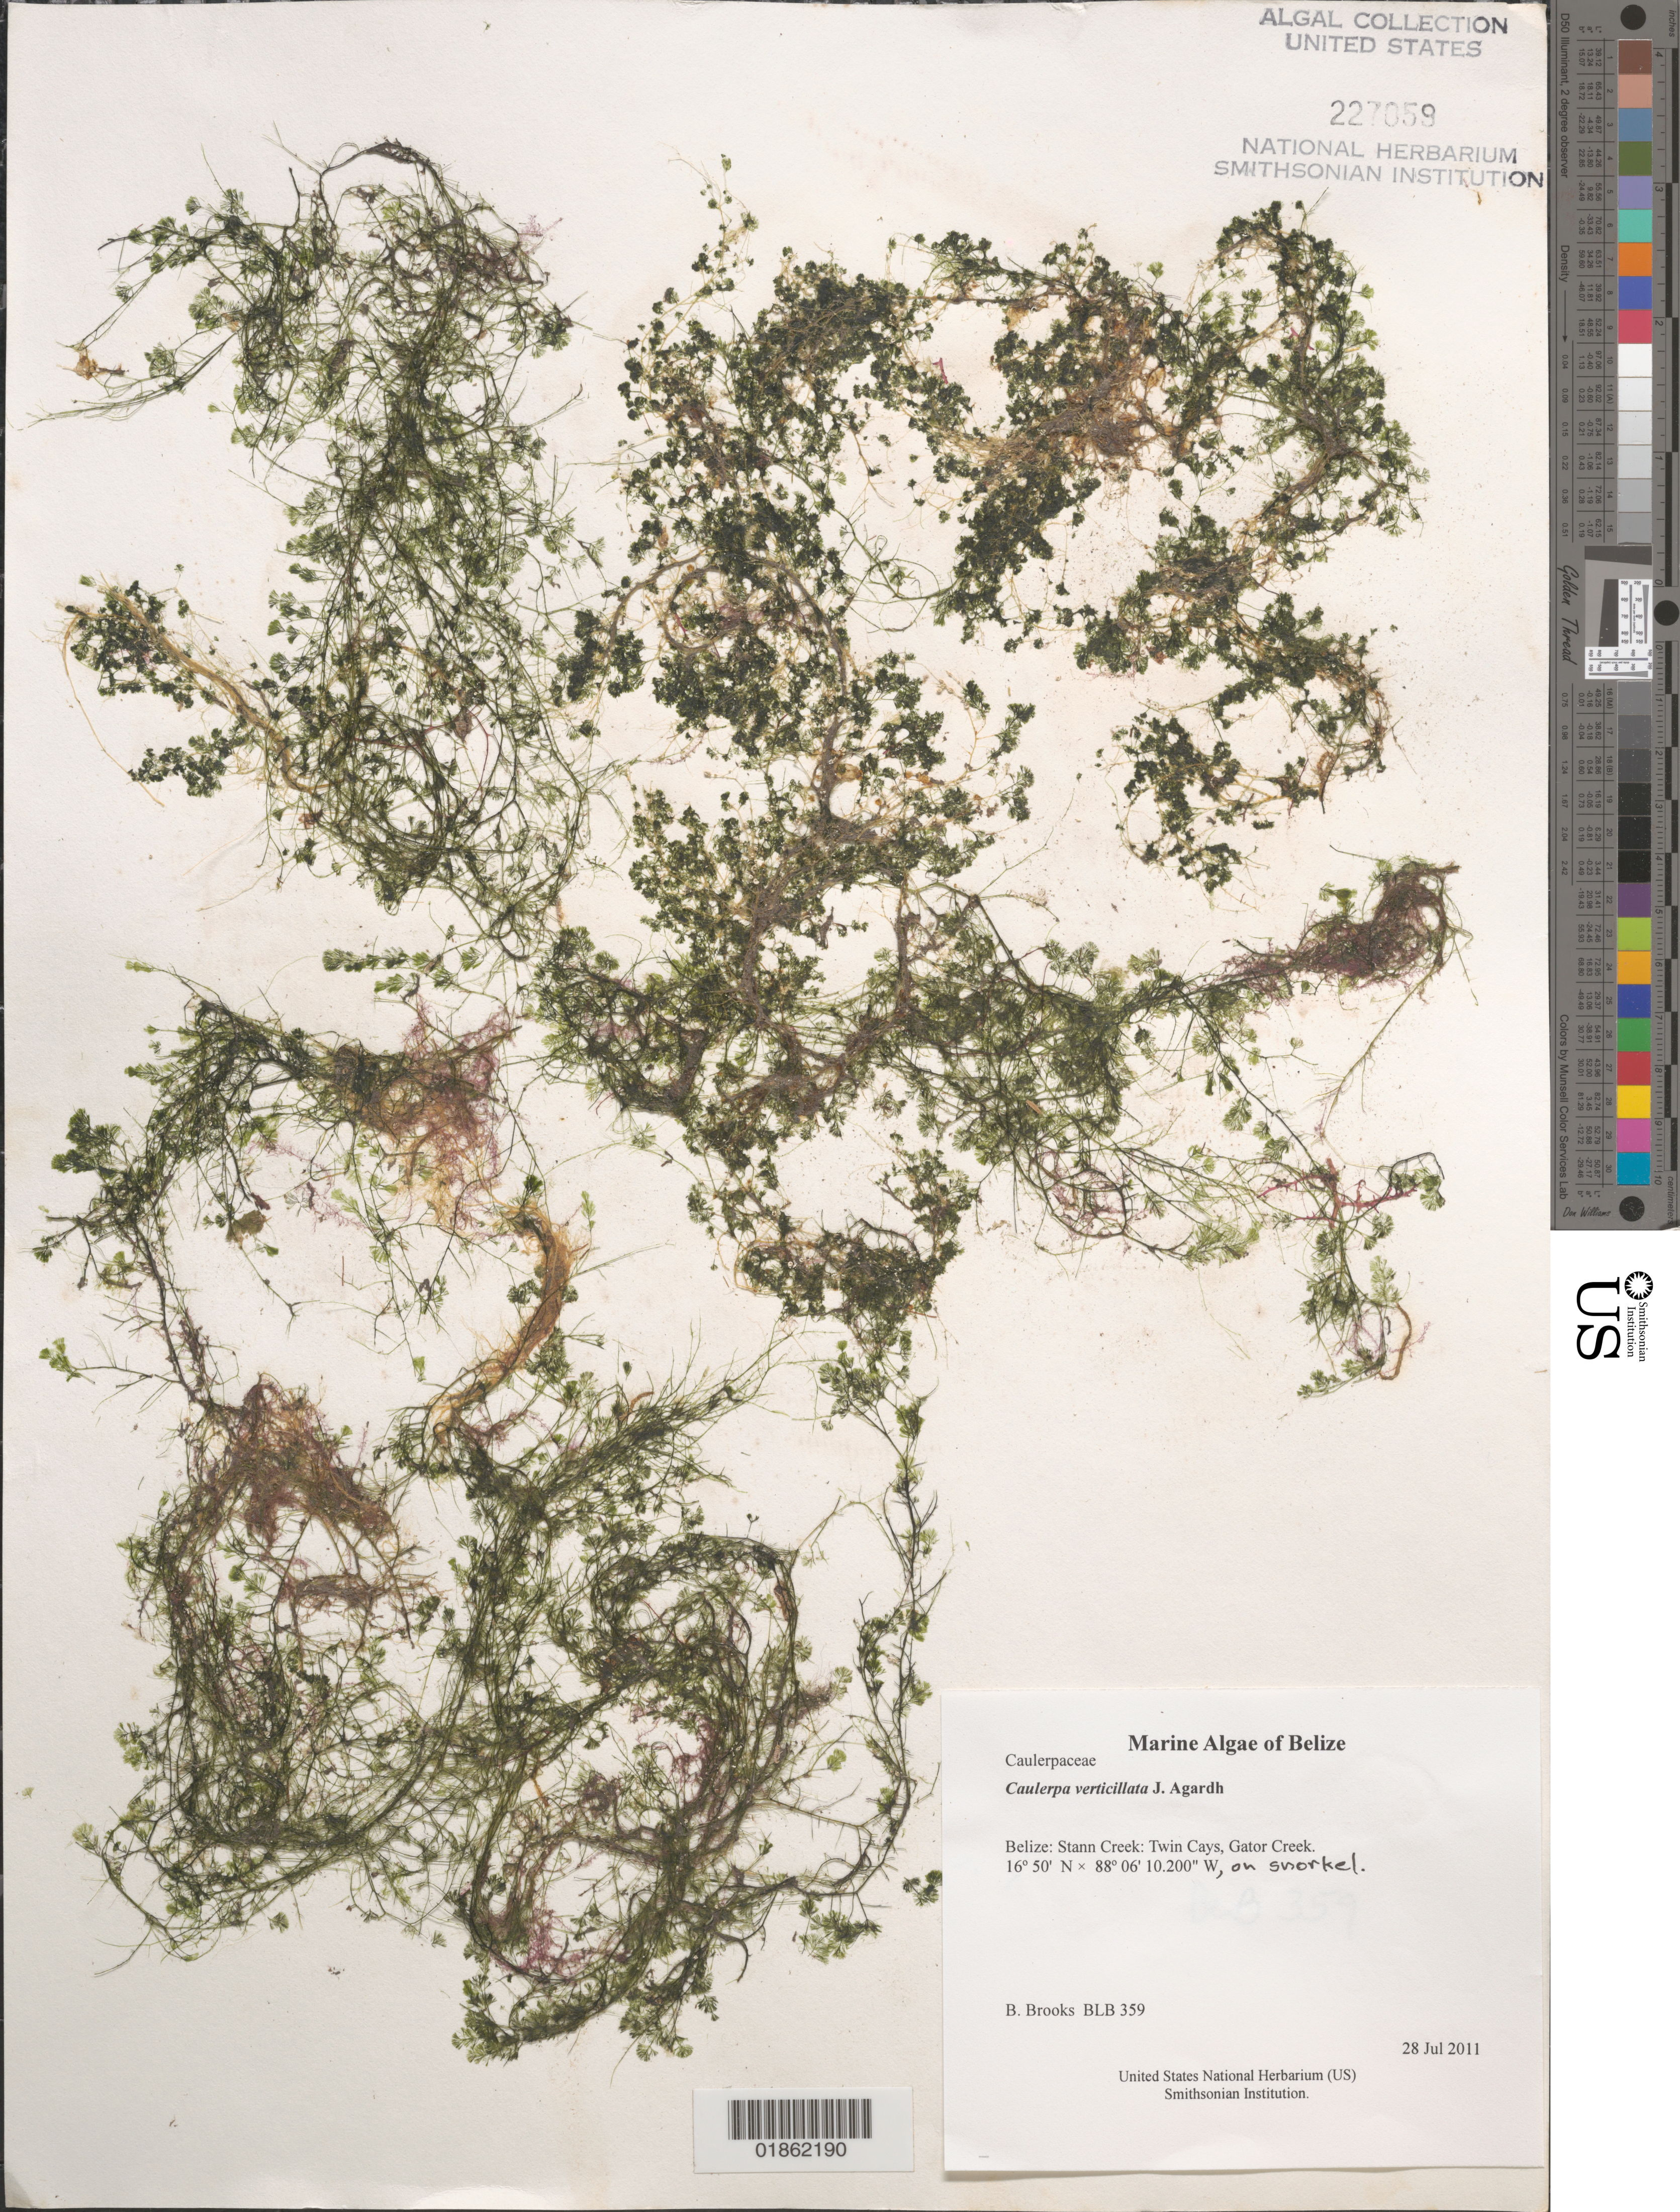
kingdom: Plantae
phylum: Chlorophyta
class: Ulvophyceae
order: Bryopsidales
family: Caulerpaceae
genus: Caulerpa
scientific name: Caulerpa verticillata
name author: J. Agardh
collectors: B. Brooks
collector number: BLB 359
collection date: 2011-07-28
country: Belize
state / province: Stann Creek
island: Twin Cays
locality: Twin Cays, Gator Creek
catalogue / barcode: US 227059